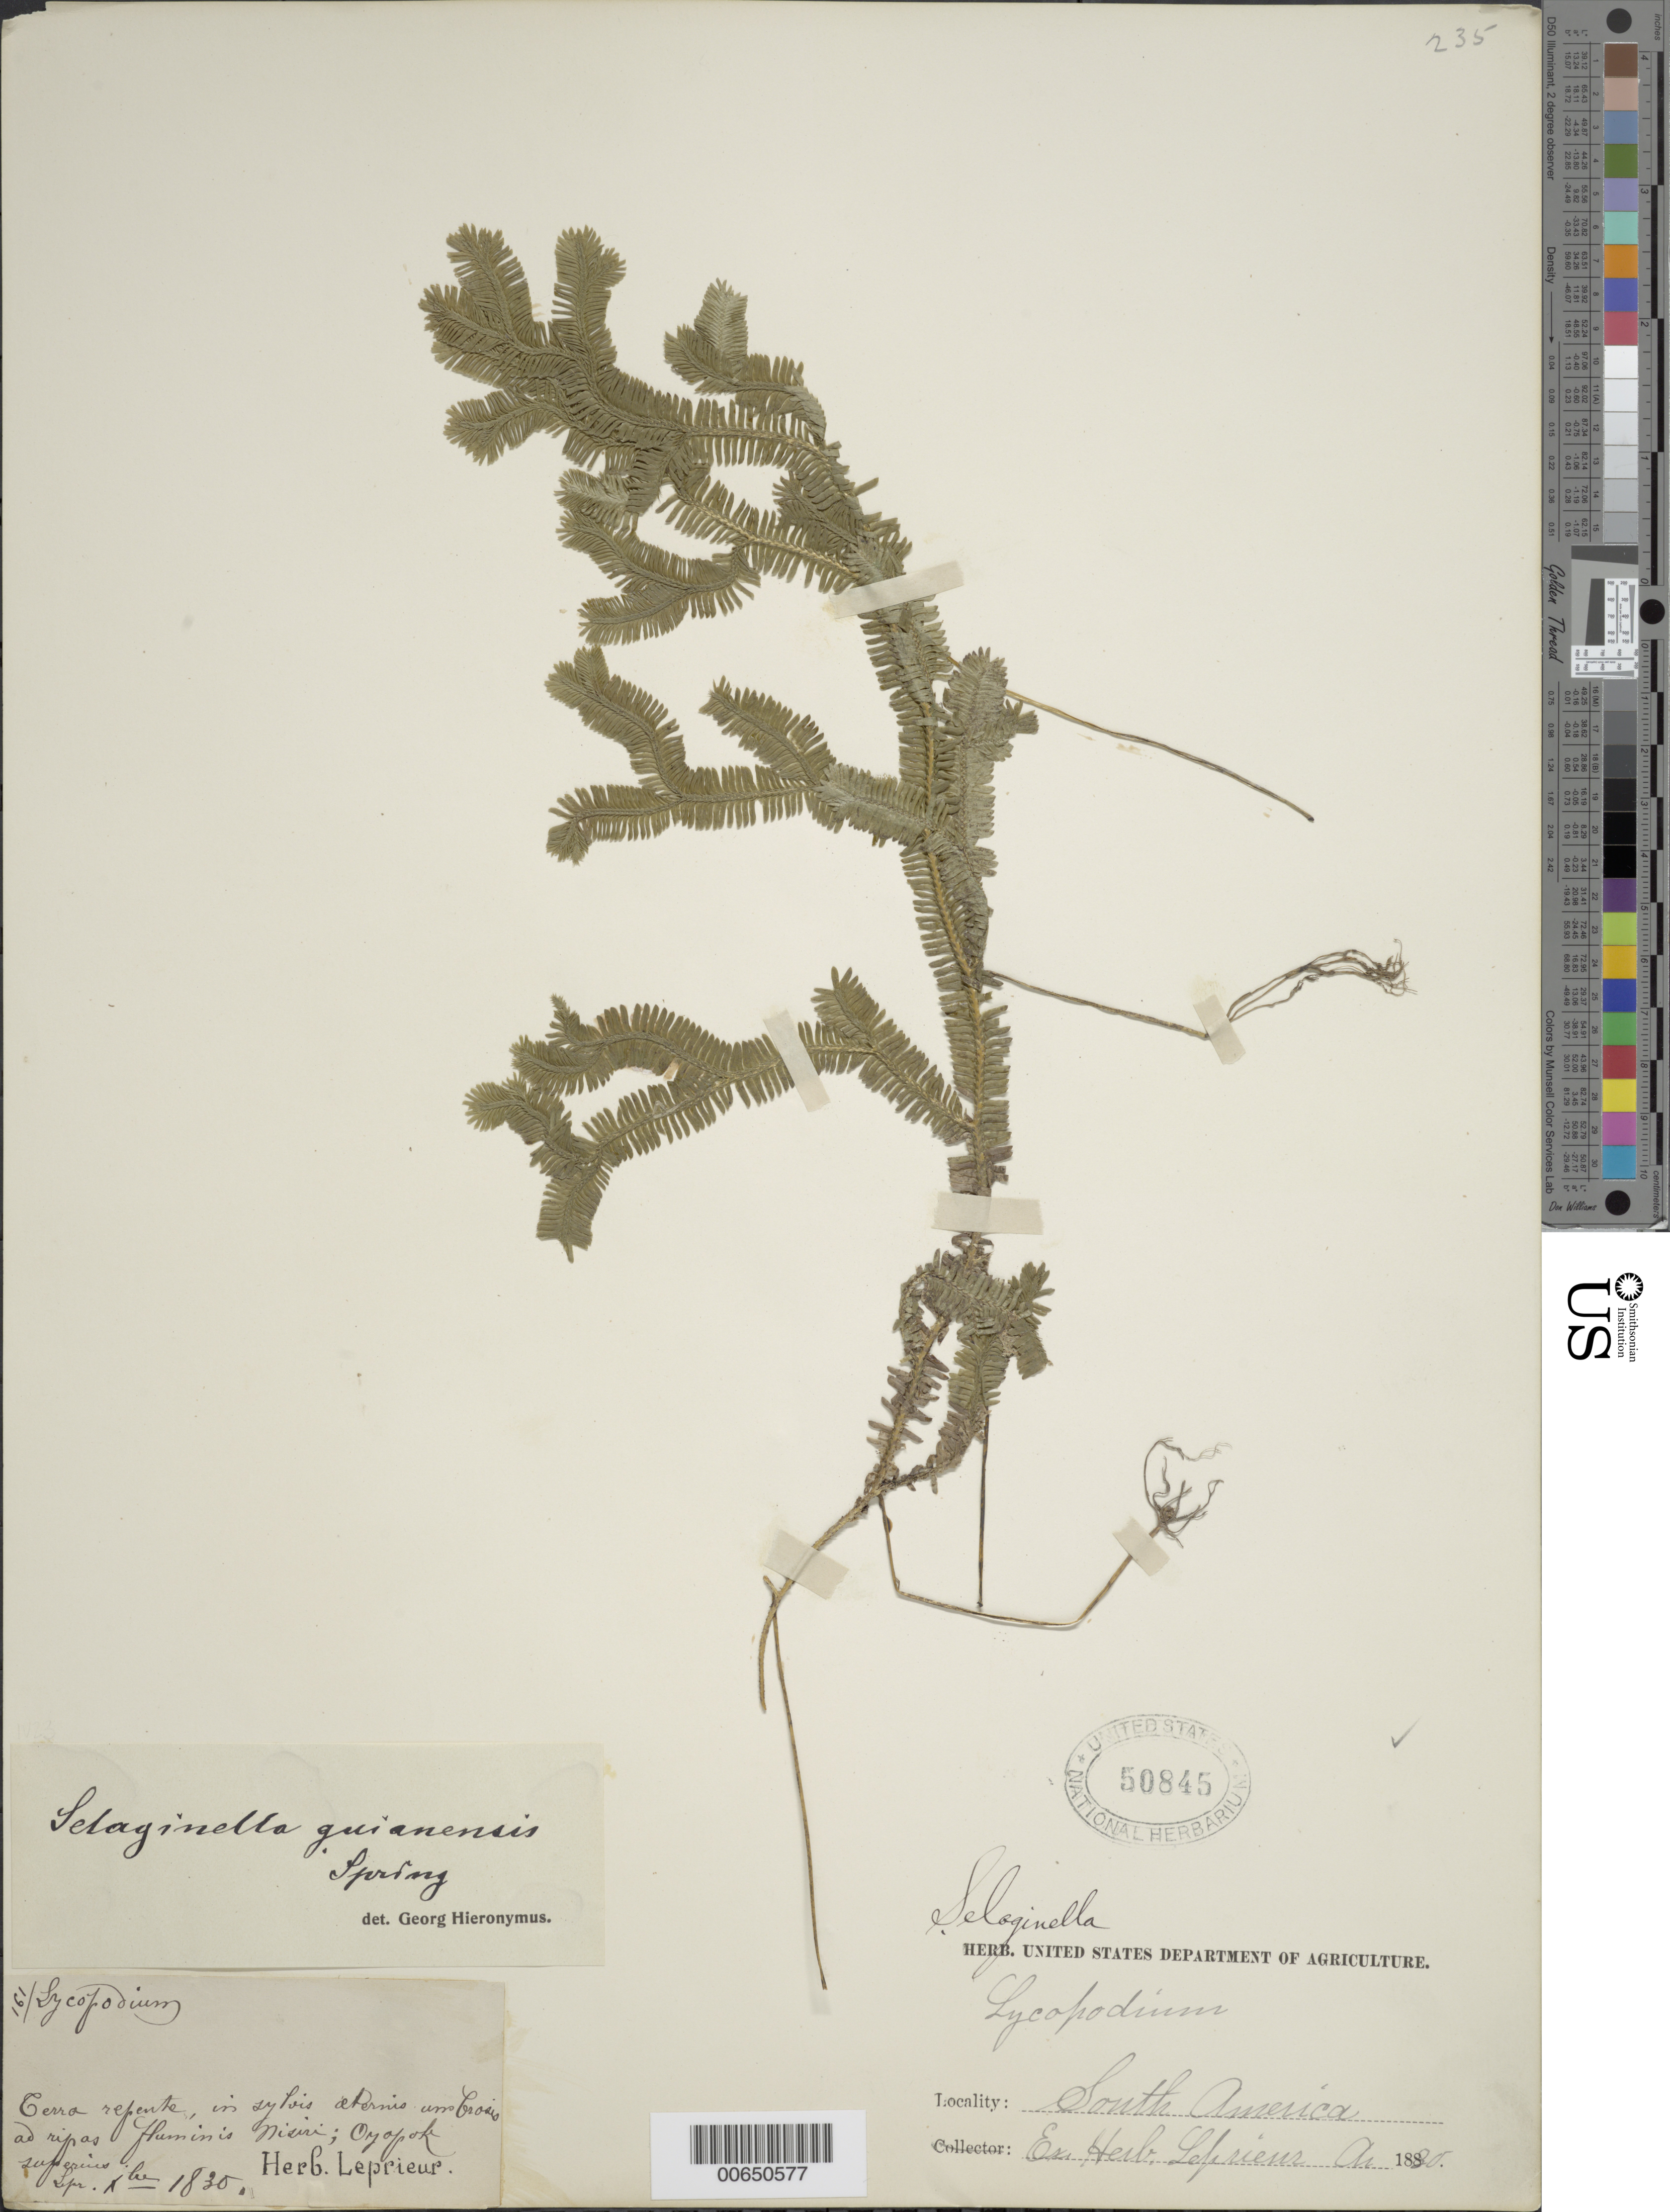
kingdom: Plantae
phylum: Tracheophyta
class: Lycopodiopsida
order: Selaginellales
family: Selaginellaceae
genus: Selaginella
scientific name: Selaginella falcata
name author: (P. Beauv.) Spring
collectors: F. M. R. Leprieur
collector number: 161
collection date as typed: October 1830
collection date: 1830-10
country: French Guiana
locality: Nisiri; Oyapok [superius] ?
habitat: Terra repente, in sylvis aeternis umbrosis ad ripas fluminis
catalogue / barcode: US 50845